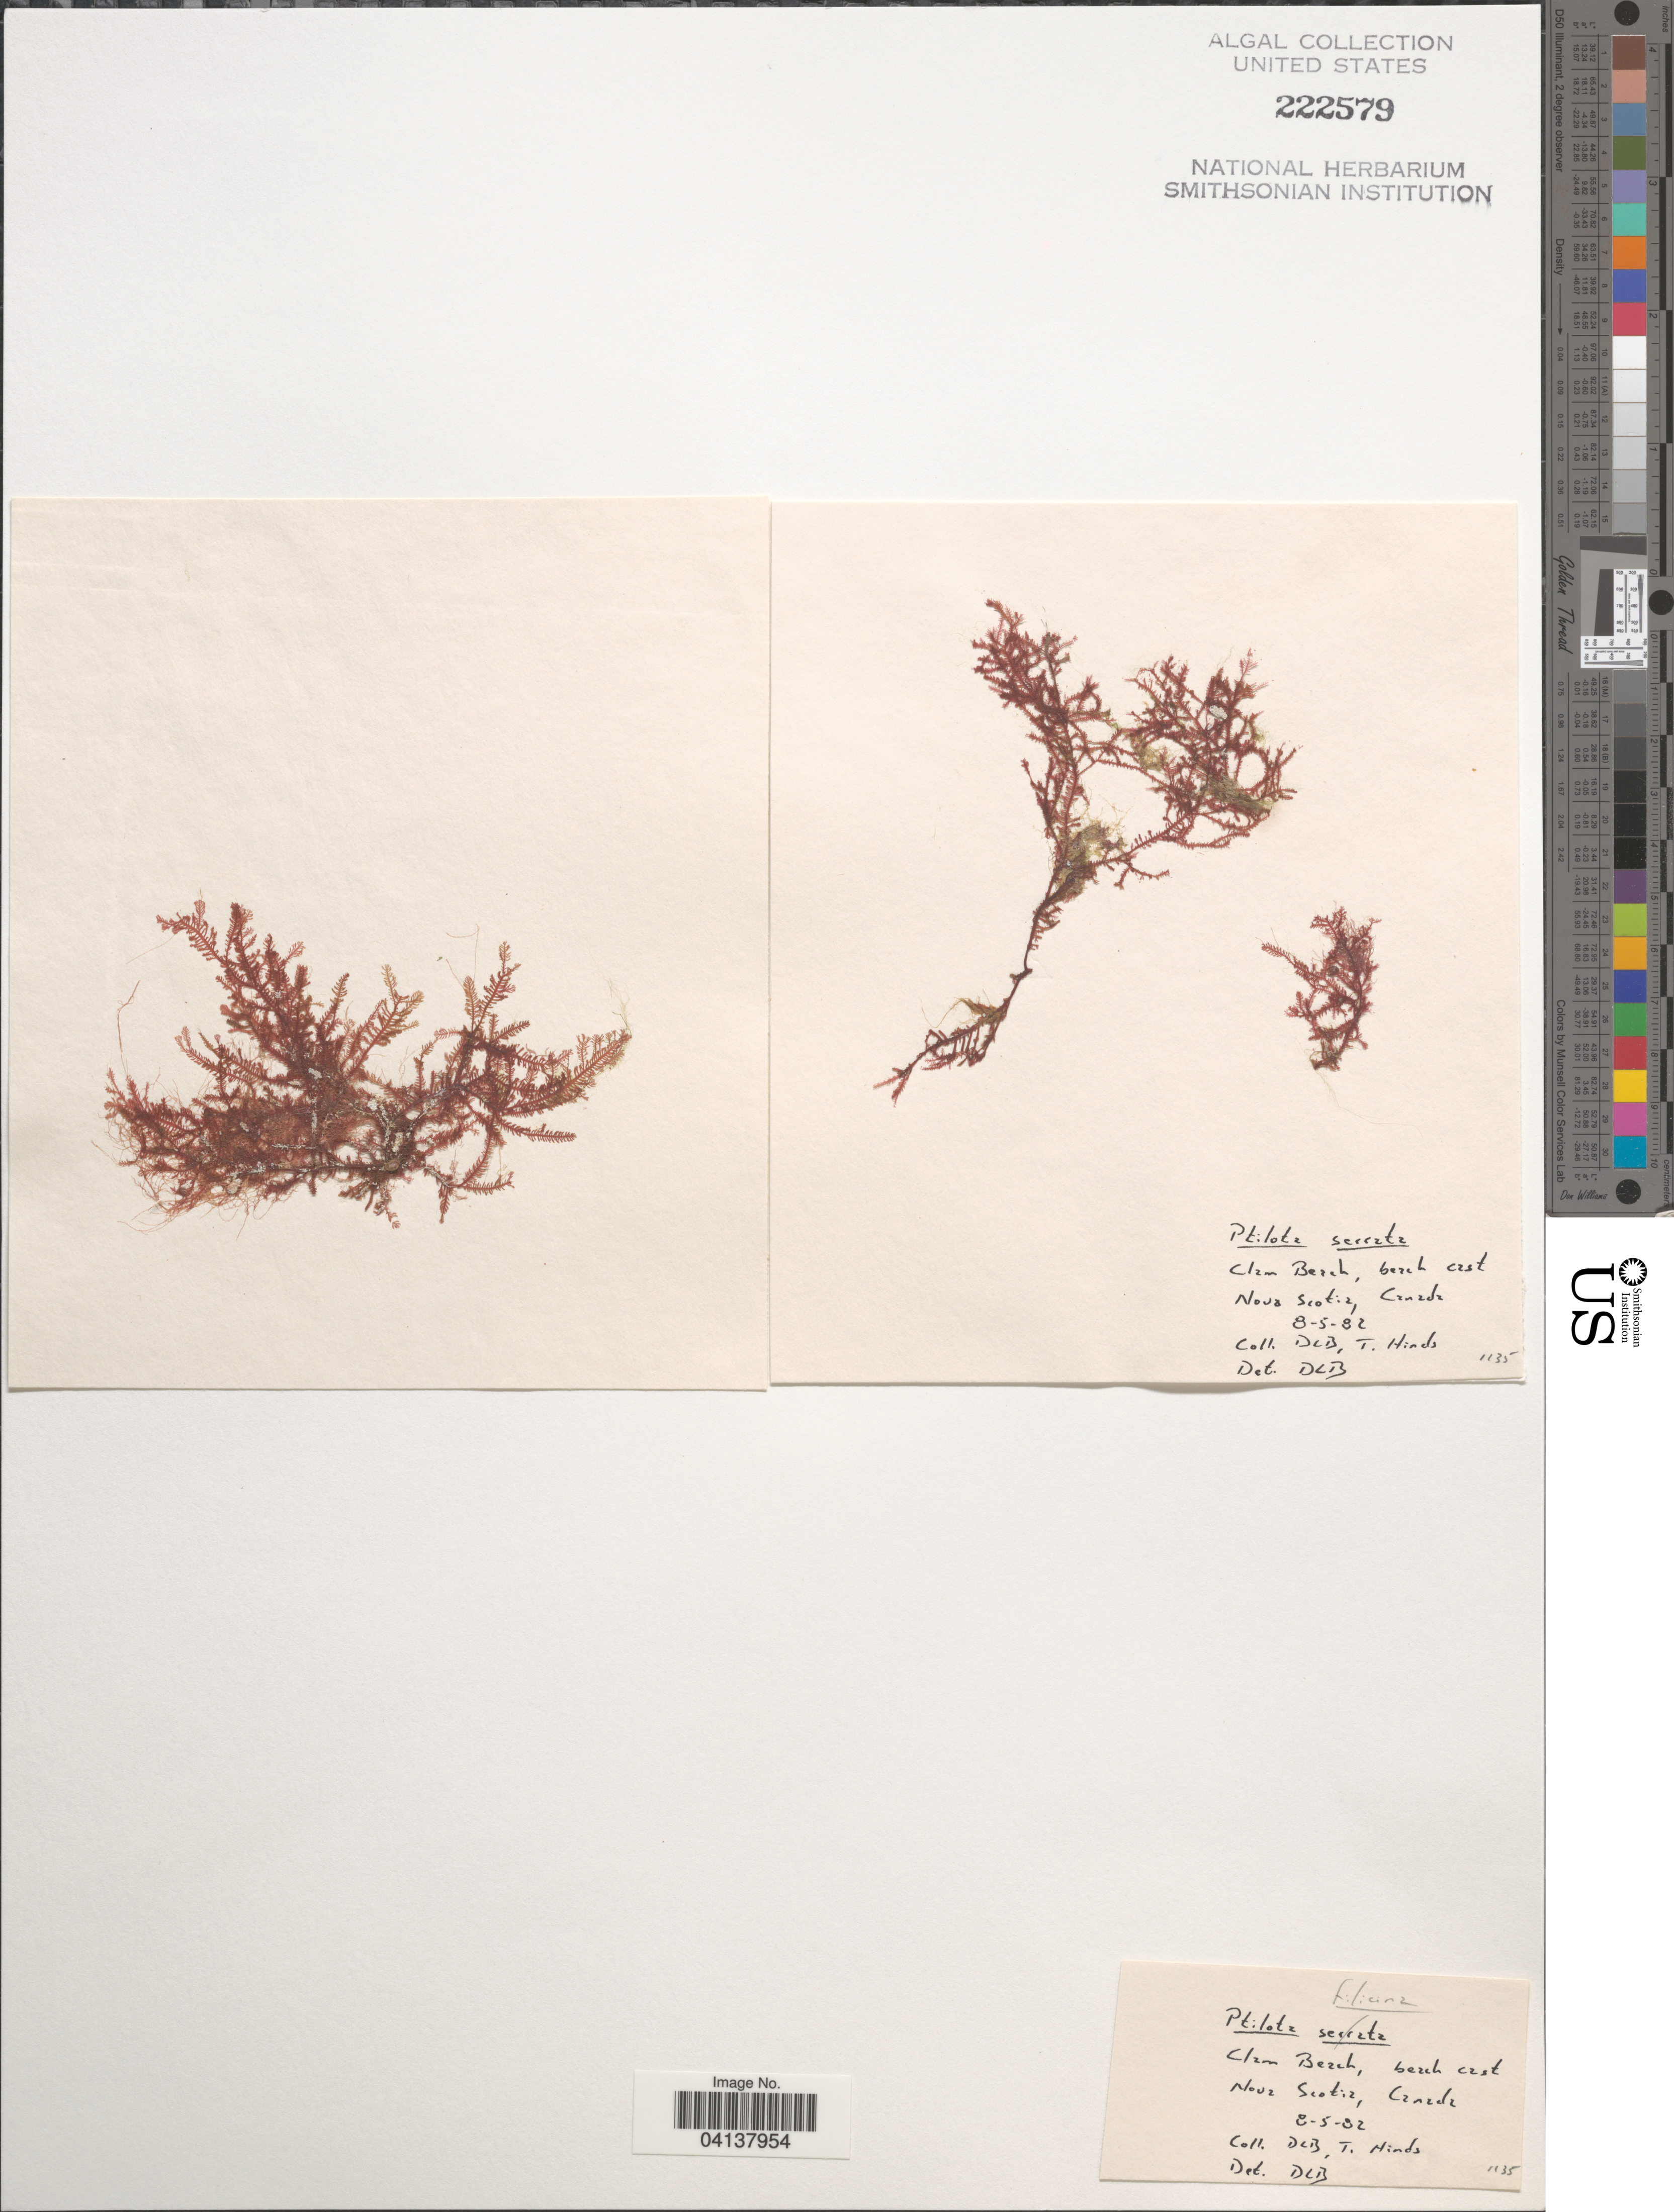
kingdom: Plantae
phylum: Rhodophyta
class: Florideophyceae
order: Ceramiales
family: Wrangeliaceae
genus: Ptilota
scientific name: Ptilota filicina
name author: J. Agardh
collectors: D. L. B. & T. E. Hinds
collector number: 1135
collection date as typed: Transcribed d/m/y: 8/5/82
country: Canada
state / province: Nova Scotia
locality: Clam Beach, beach cast.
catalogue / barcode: US 222579